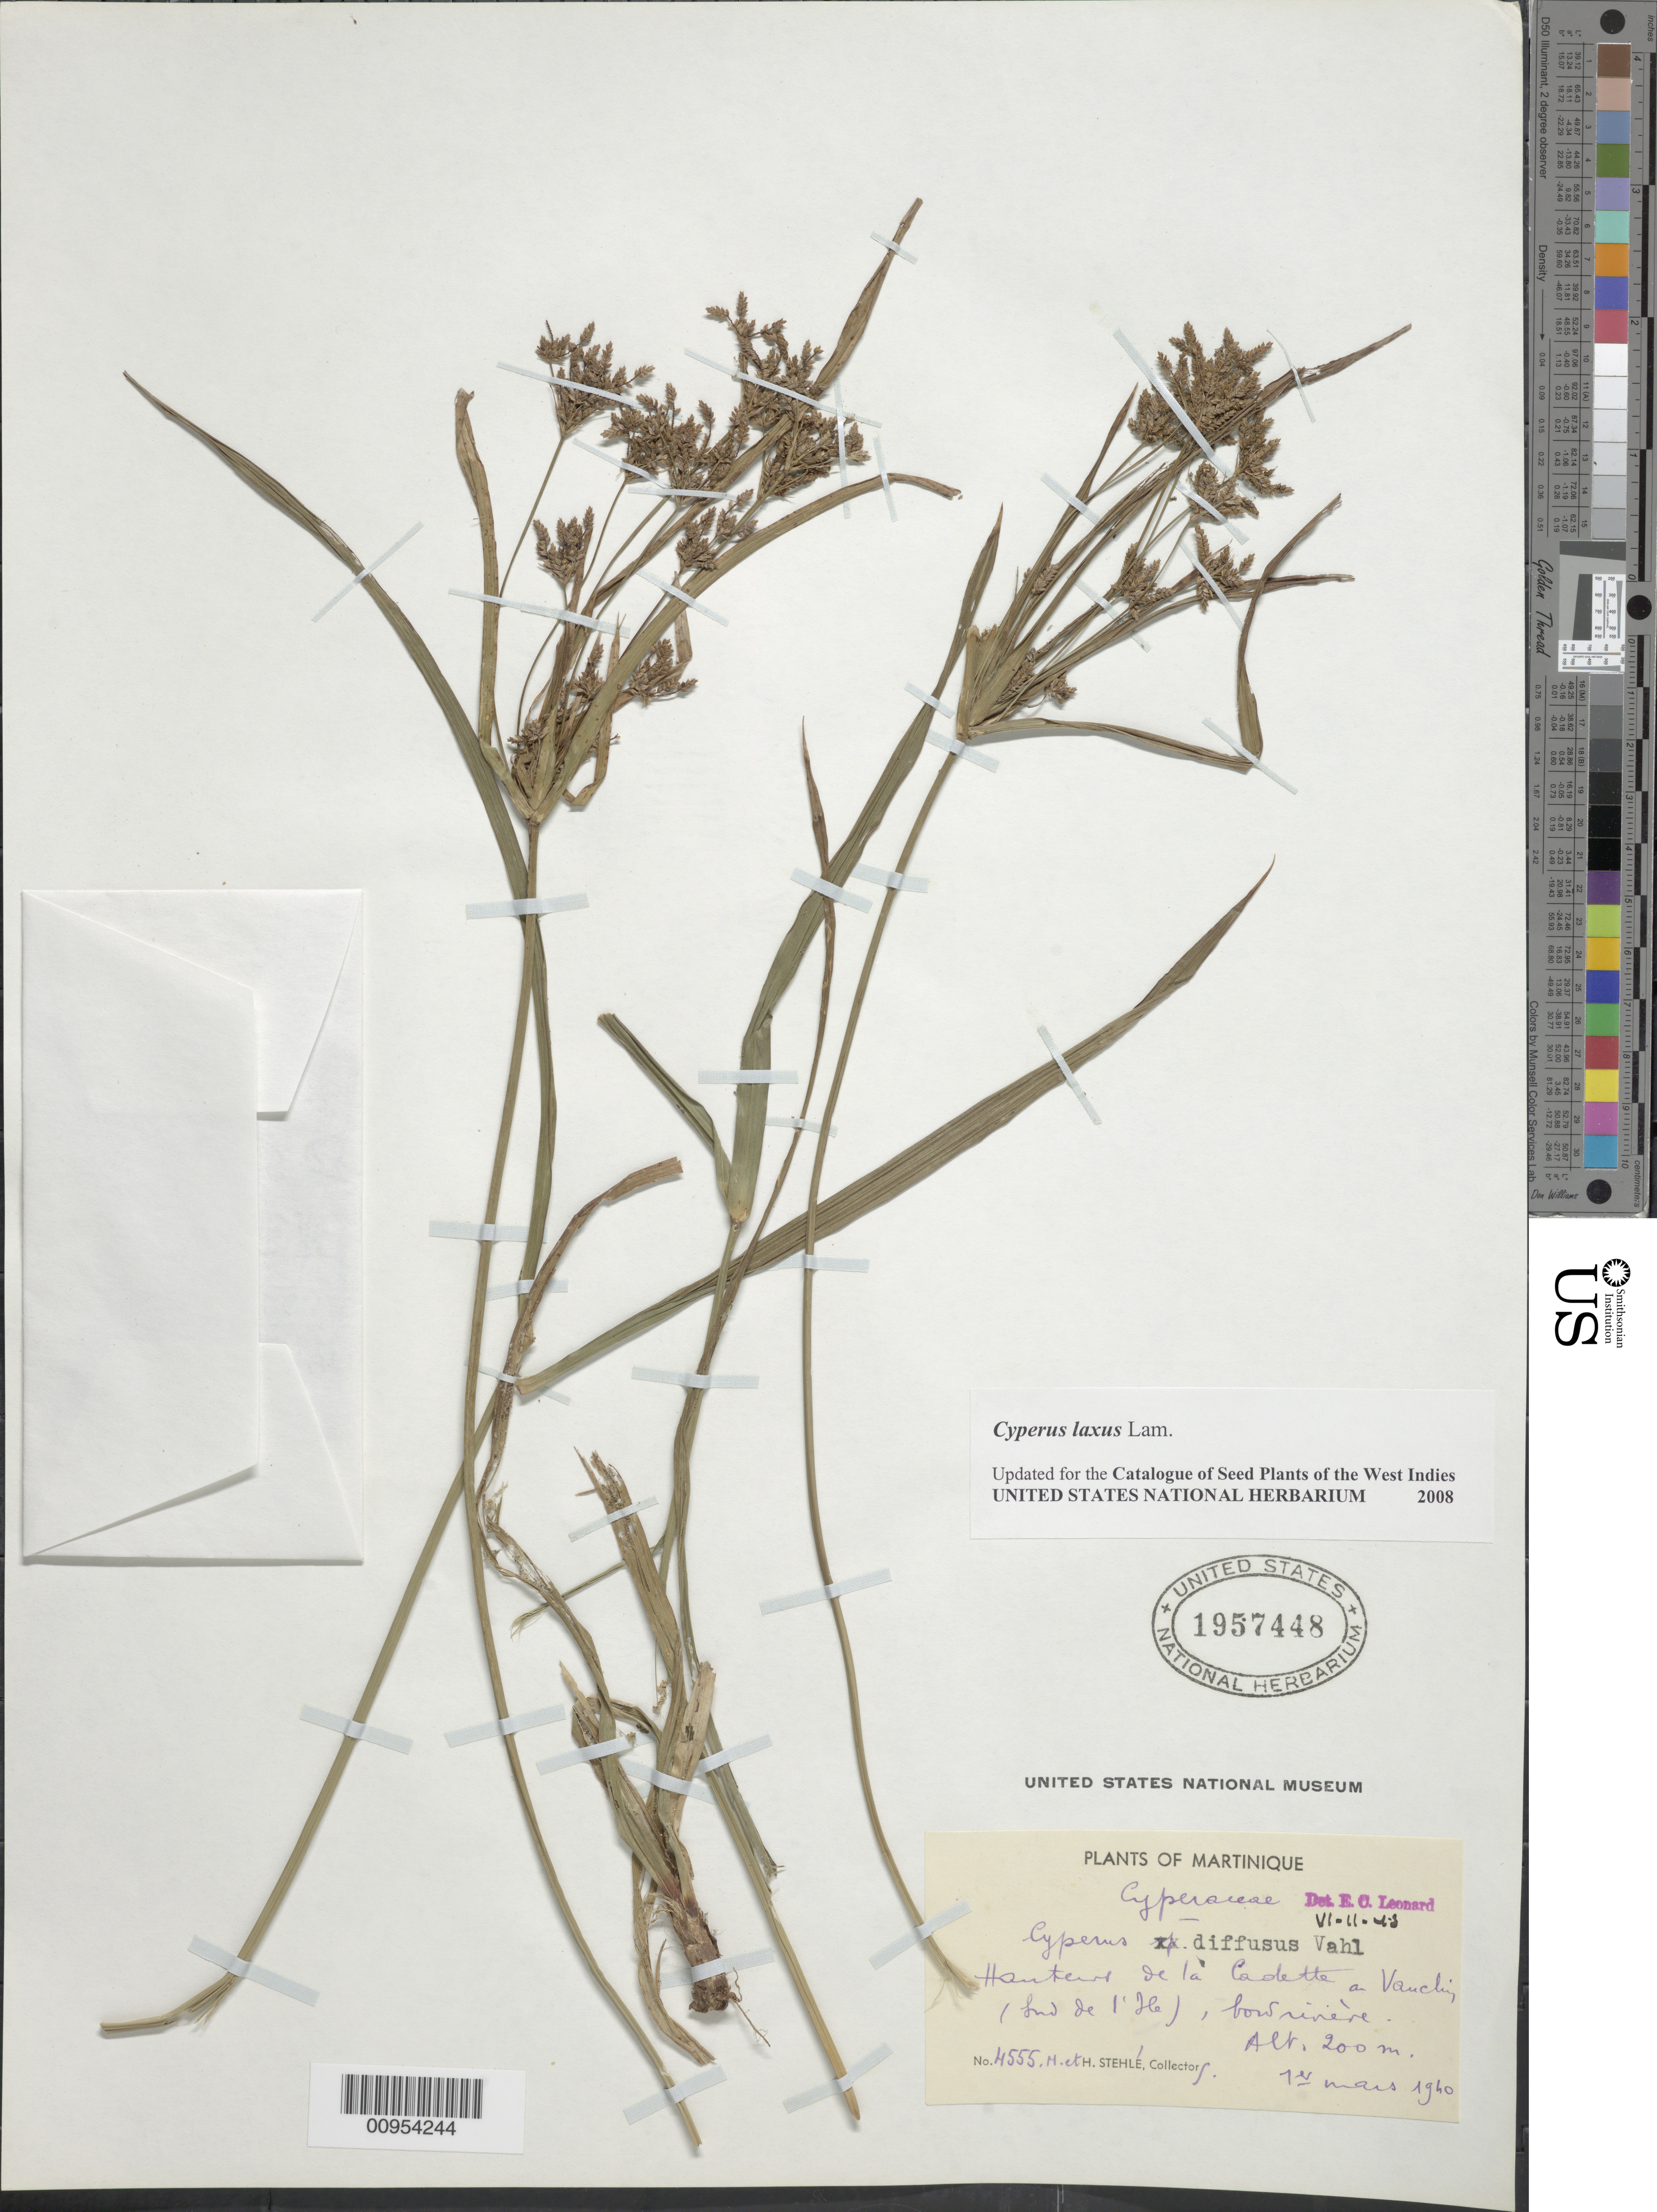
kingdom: Plantae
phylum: Tracheophyta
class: Liliopsida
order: Poales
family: Cyperaceae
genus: Cyperus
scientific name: Cyperus laxus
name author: Lam.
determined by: Strong, M. T., (US), Smithsonian Institution - National Museum of Natural History (UNITED STATES)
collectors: H. Stehlé & M. Stehlé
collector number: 4555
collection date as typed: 01 Mar 1940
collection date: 1940-03-01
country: Martinique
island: Martinique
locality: hauteur de la Cadette a Vauchin (Sud de l'Ile), bois rivière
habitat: Bois rivière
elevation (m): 200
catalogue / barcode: US 1957448